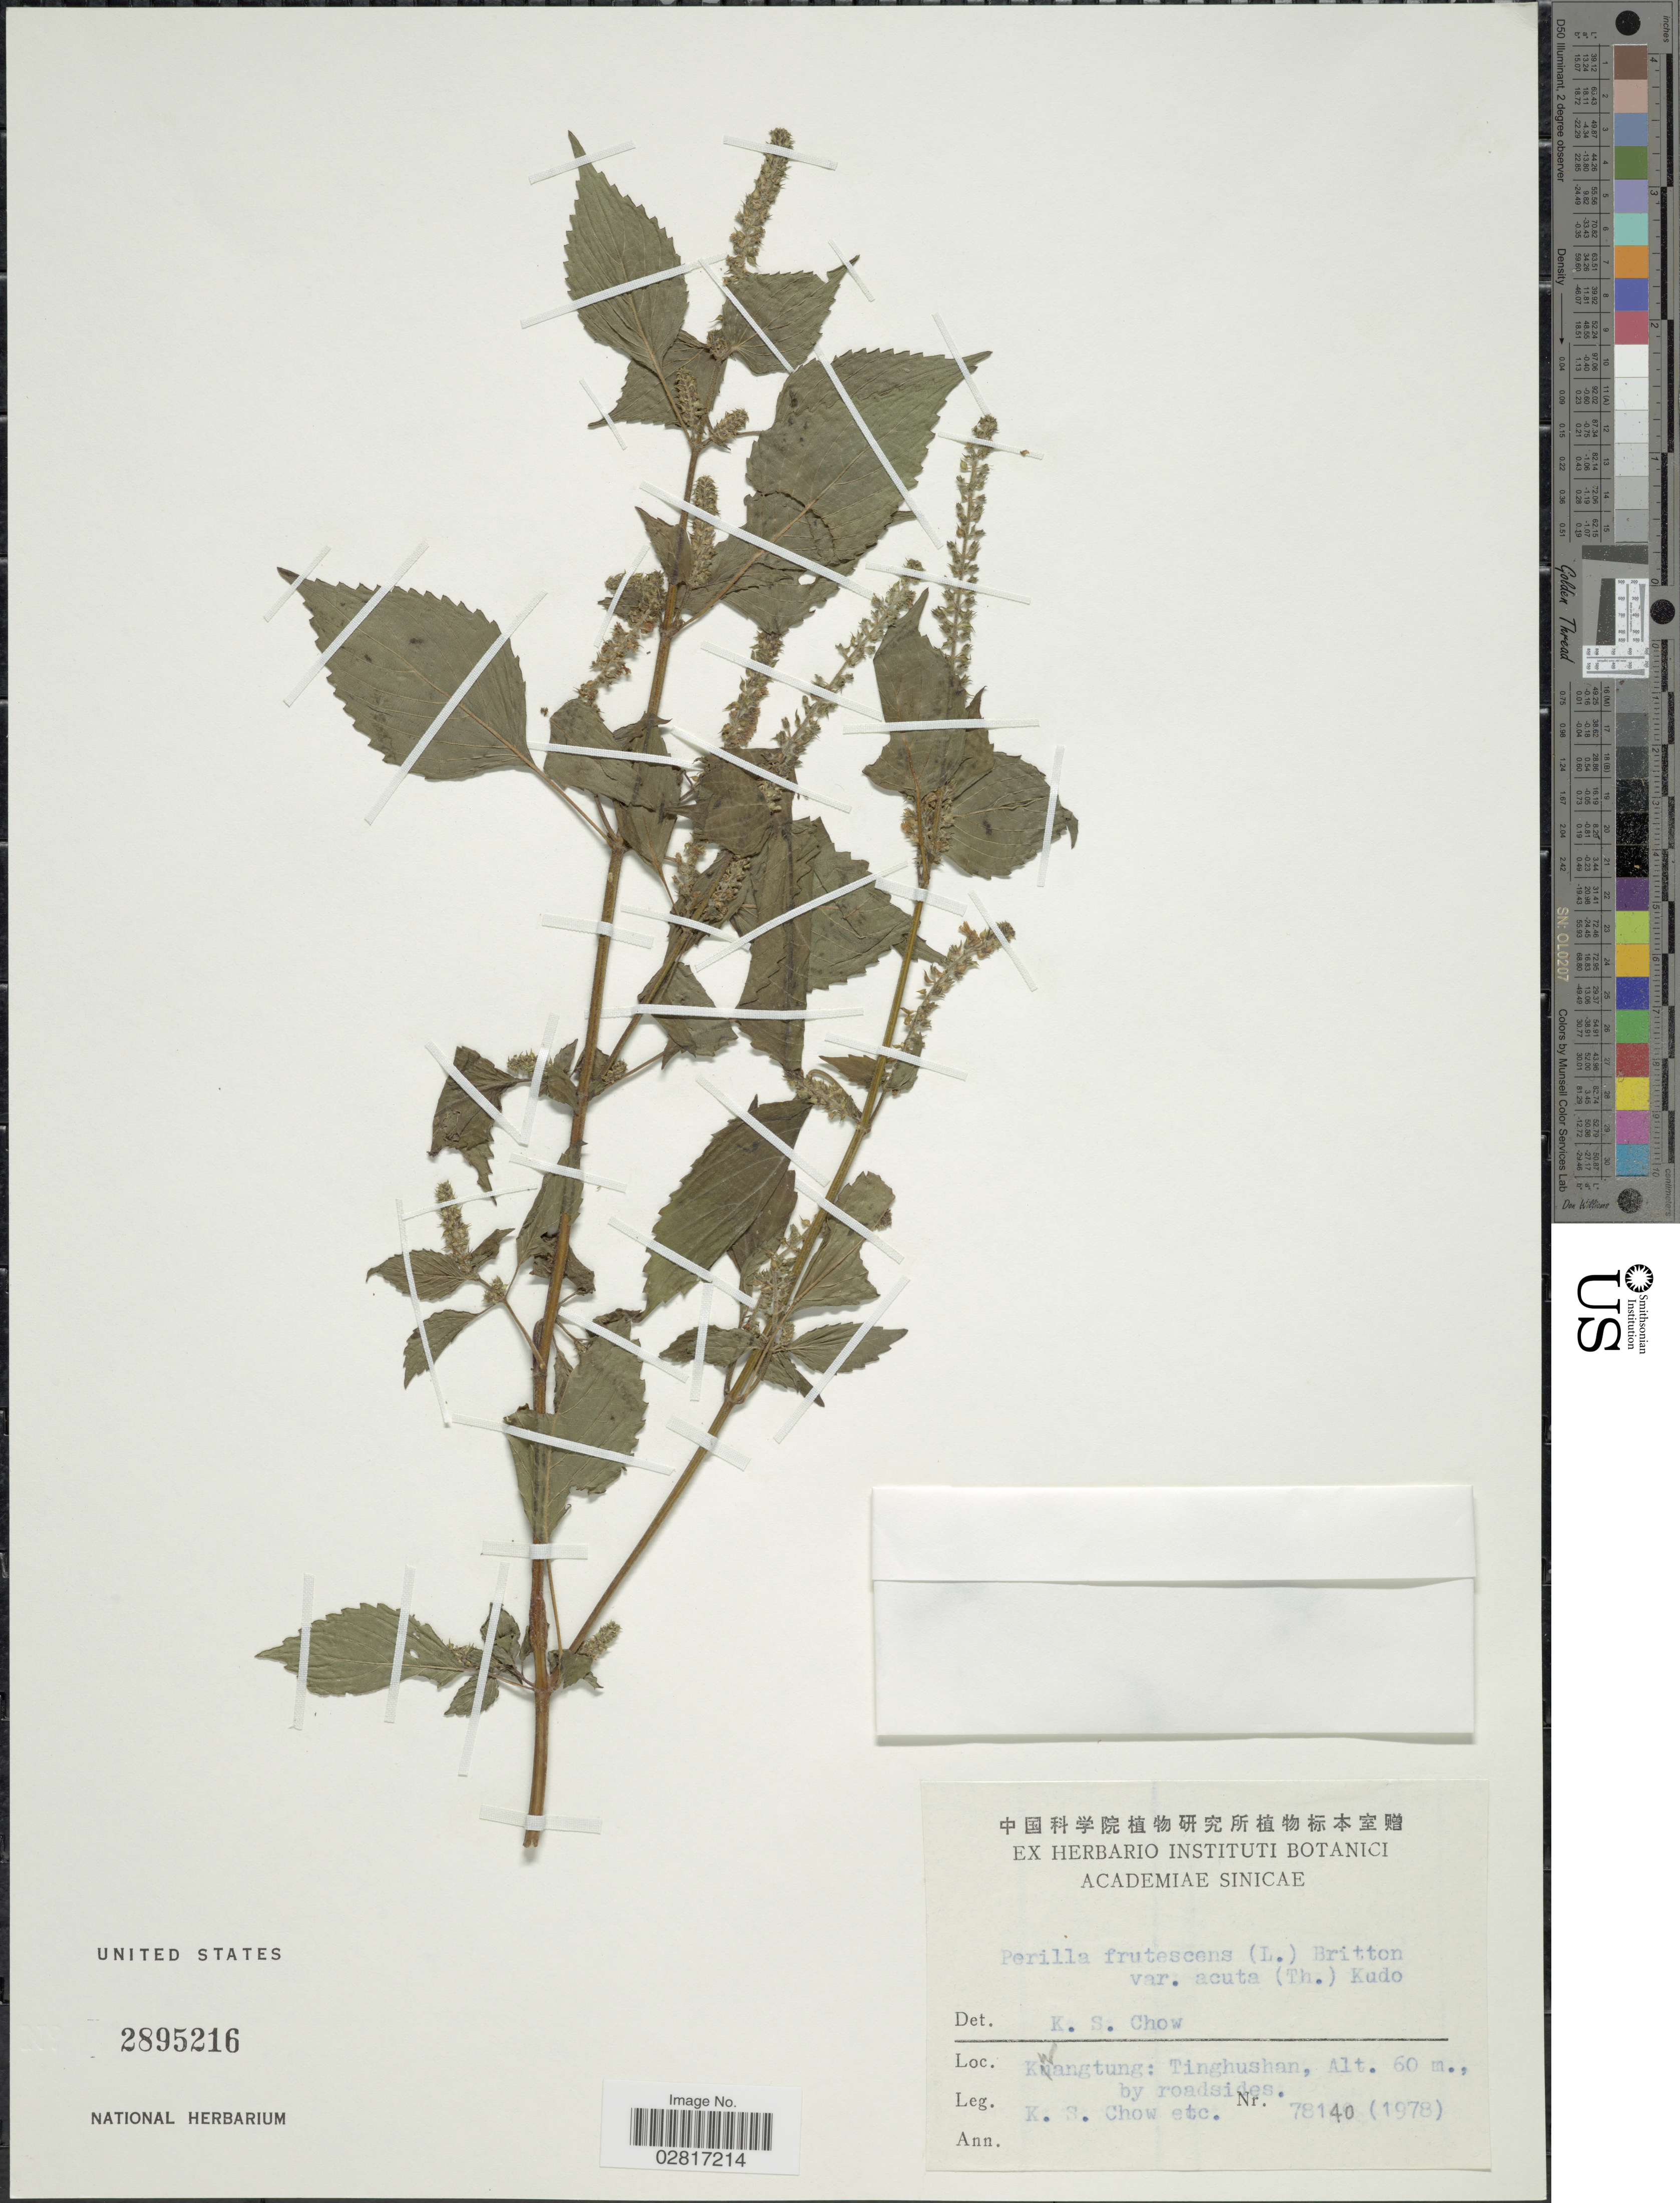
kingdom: Plantae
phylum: Tracheophyta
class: Magnoliopsida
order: Lamiales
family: Lamiaceae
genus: Perilla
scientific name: Perilla frutescens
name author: (L.) Britton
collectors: K. S. Chow & et al.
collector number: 78140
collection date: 1978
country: China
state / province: Guangdong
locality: Kwangtung: Tinghushan, by roadside.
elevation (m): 60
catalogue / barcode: US 2895216